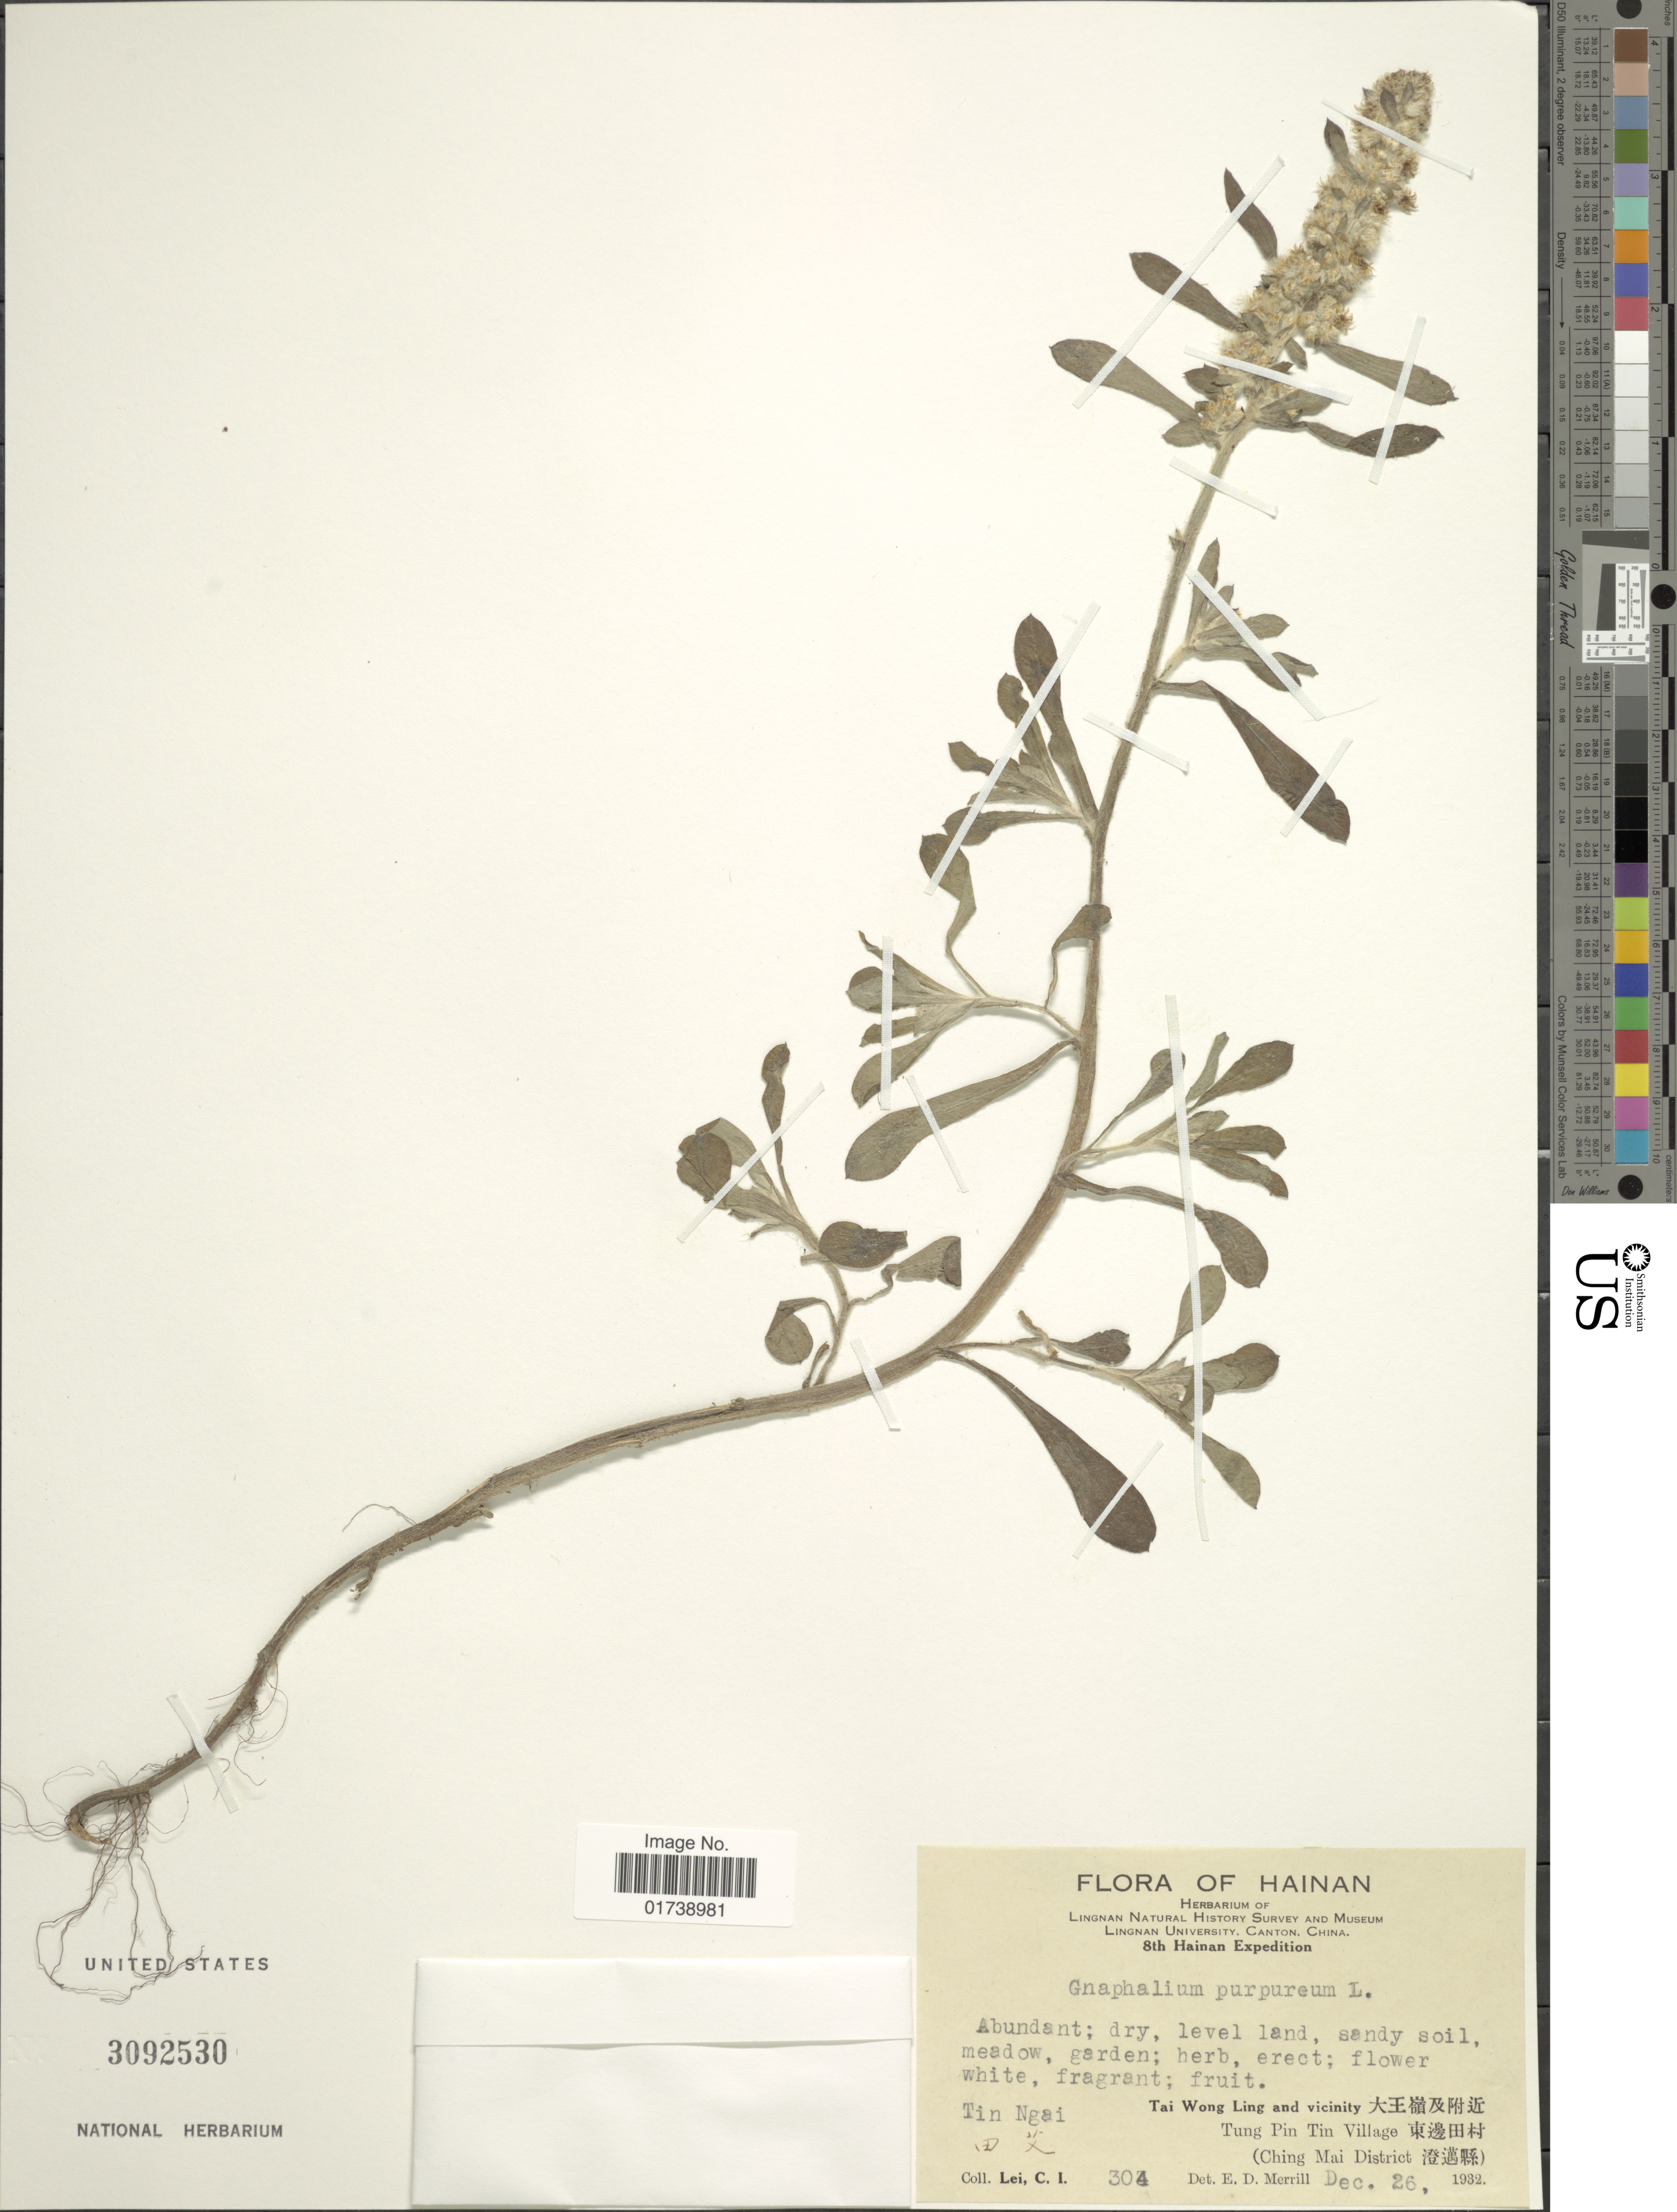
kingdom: Plantae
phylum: Tracheophyta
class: Magnoliopsida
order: Asterales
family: Asteraceae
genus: Gamochaeta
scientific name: Gamochaeta purpurea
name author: (L.) Cabrera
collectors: C. I. Lei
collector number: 304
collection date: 1932-12-26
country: China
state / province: Hainan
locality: Tin NgaiTai Wong Ling and vicinity, Tung Pin Tin Village (Ching Mai District)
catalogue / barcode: US 3092530